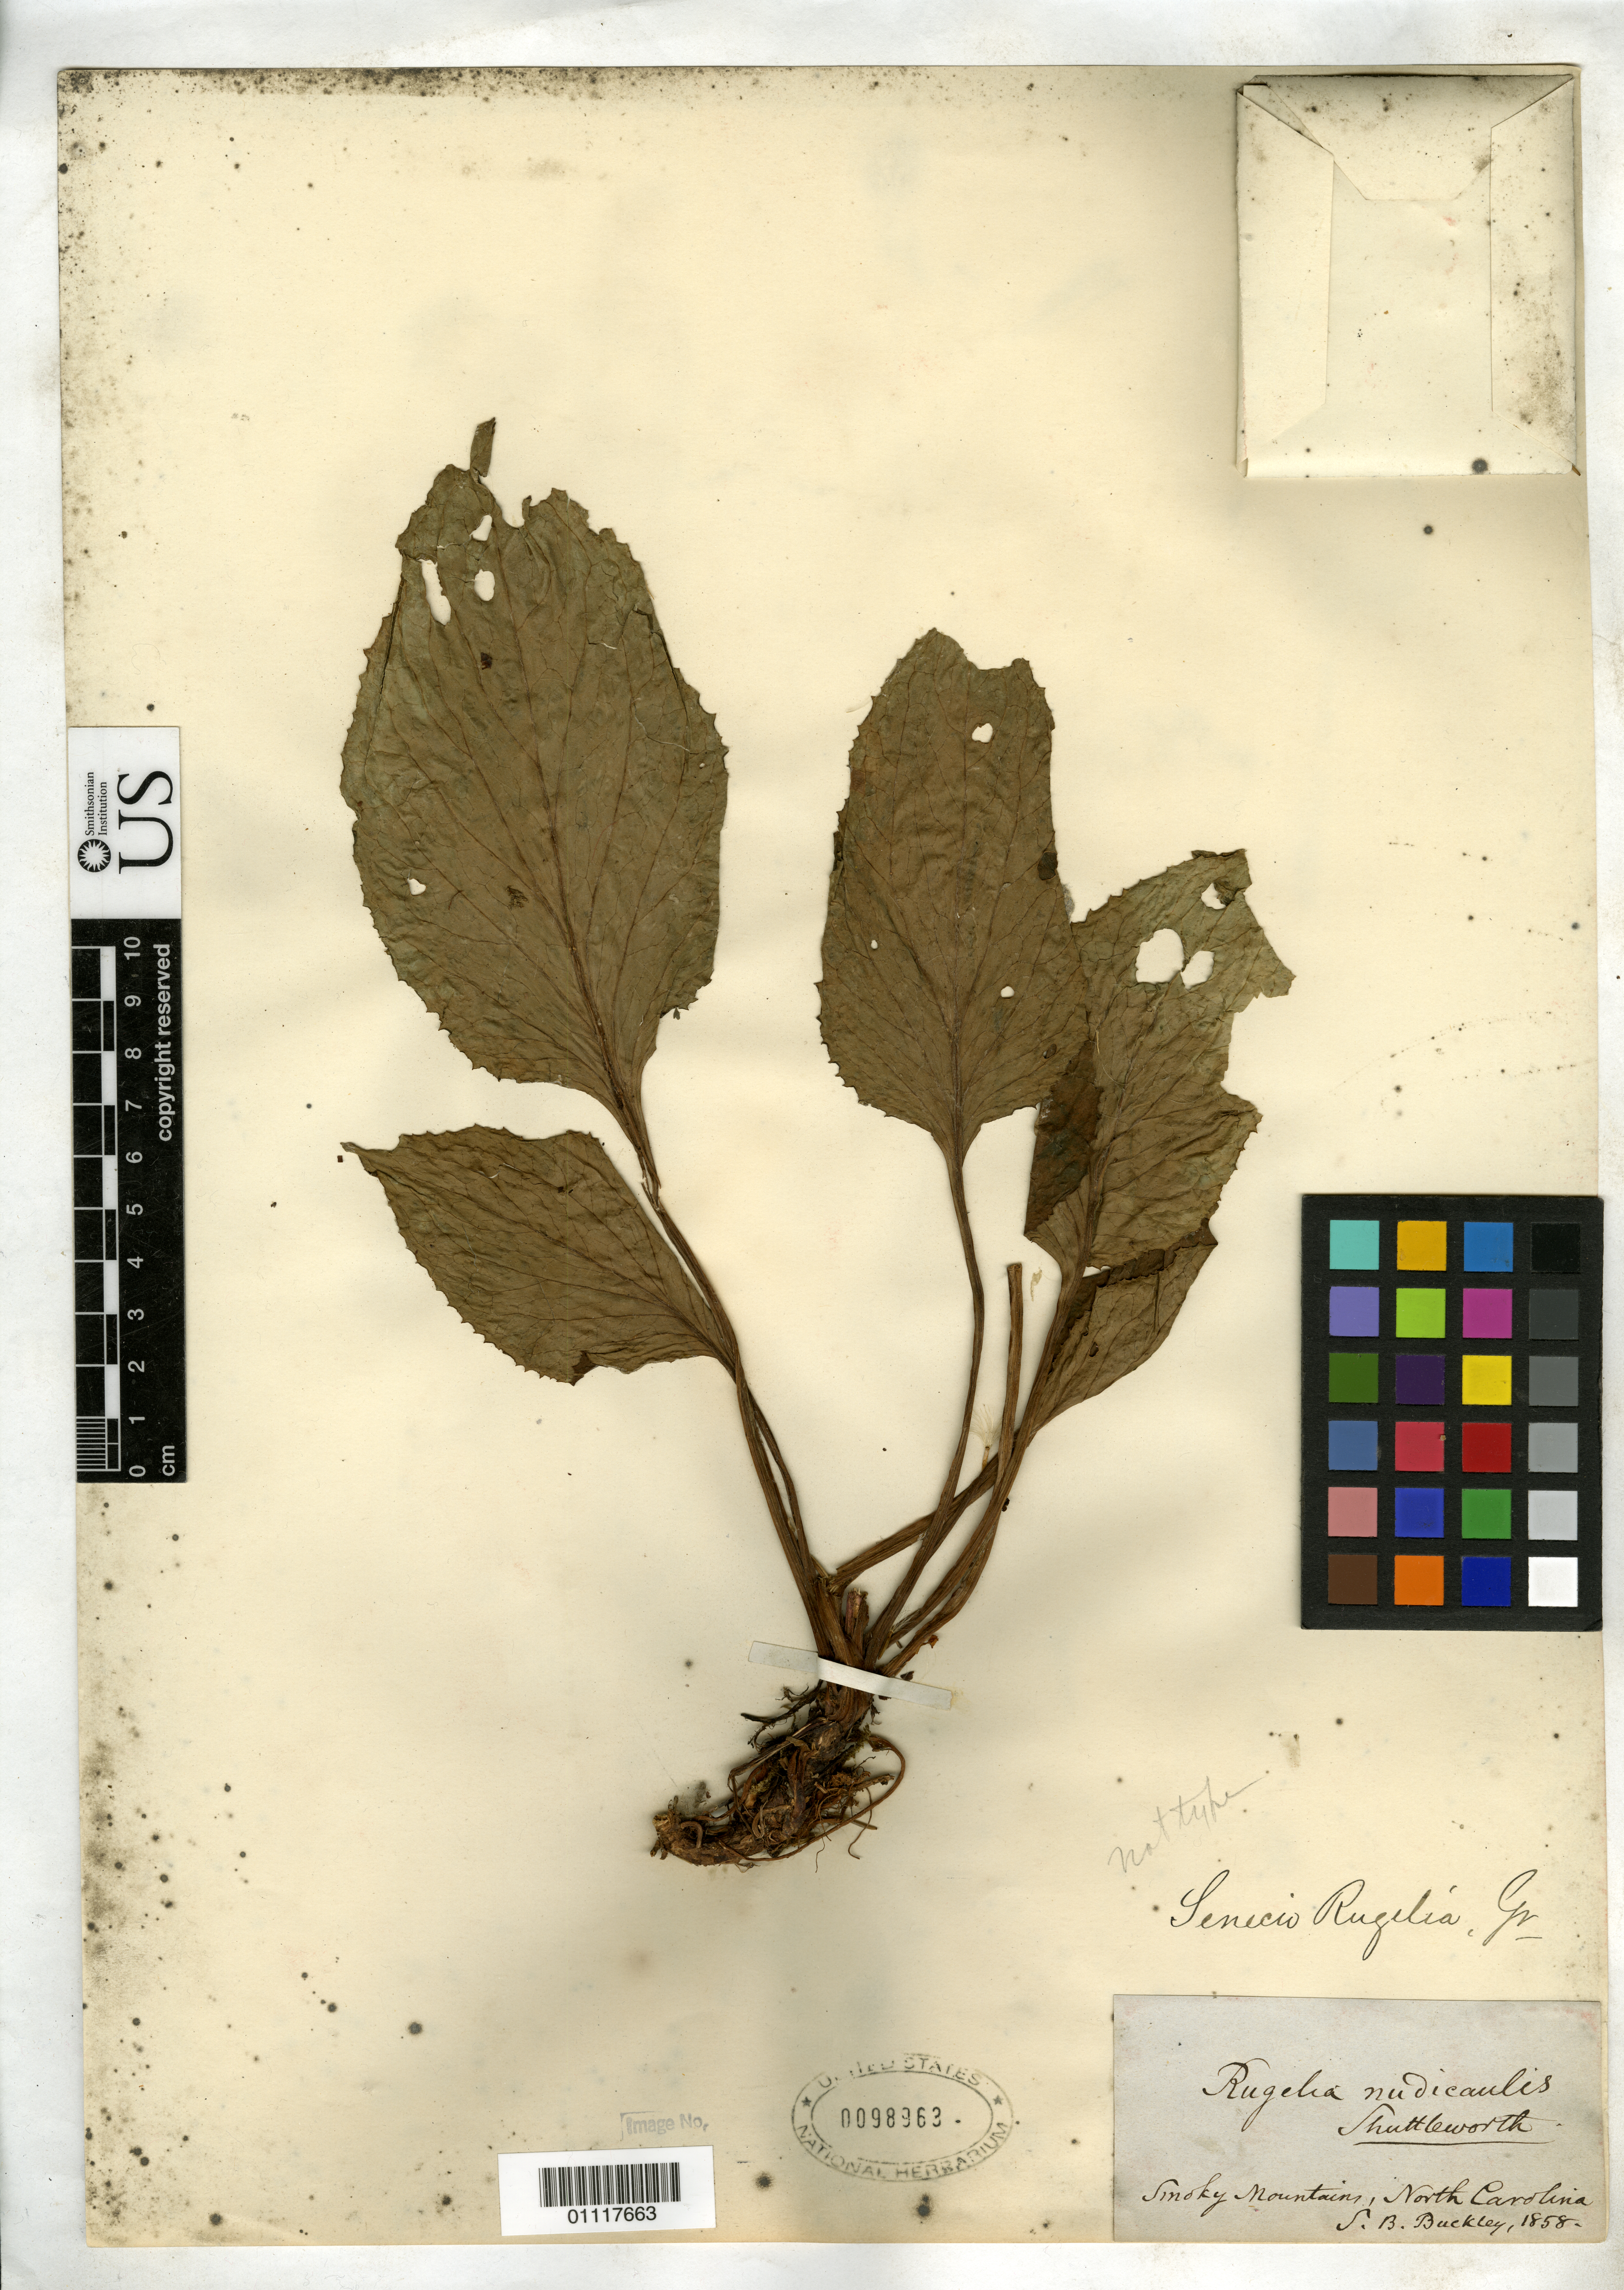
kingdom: Plantae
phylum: Tracheophyta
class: Magnoliopsida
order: Asterales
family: Asteraceae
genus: Rugelia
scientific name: Rugelia nudicaulis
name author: Shuttlew. ex Chapm.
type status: Syntype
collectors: S. B. Buckley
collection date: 1858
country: United States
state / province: North Carolina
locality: Smoky Mountains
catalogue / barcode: US 98963